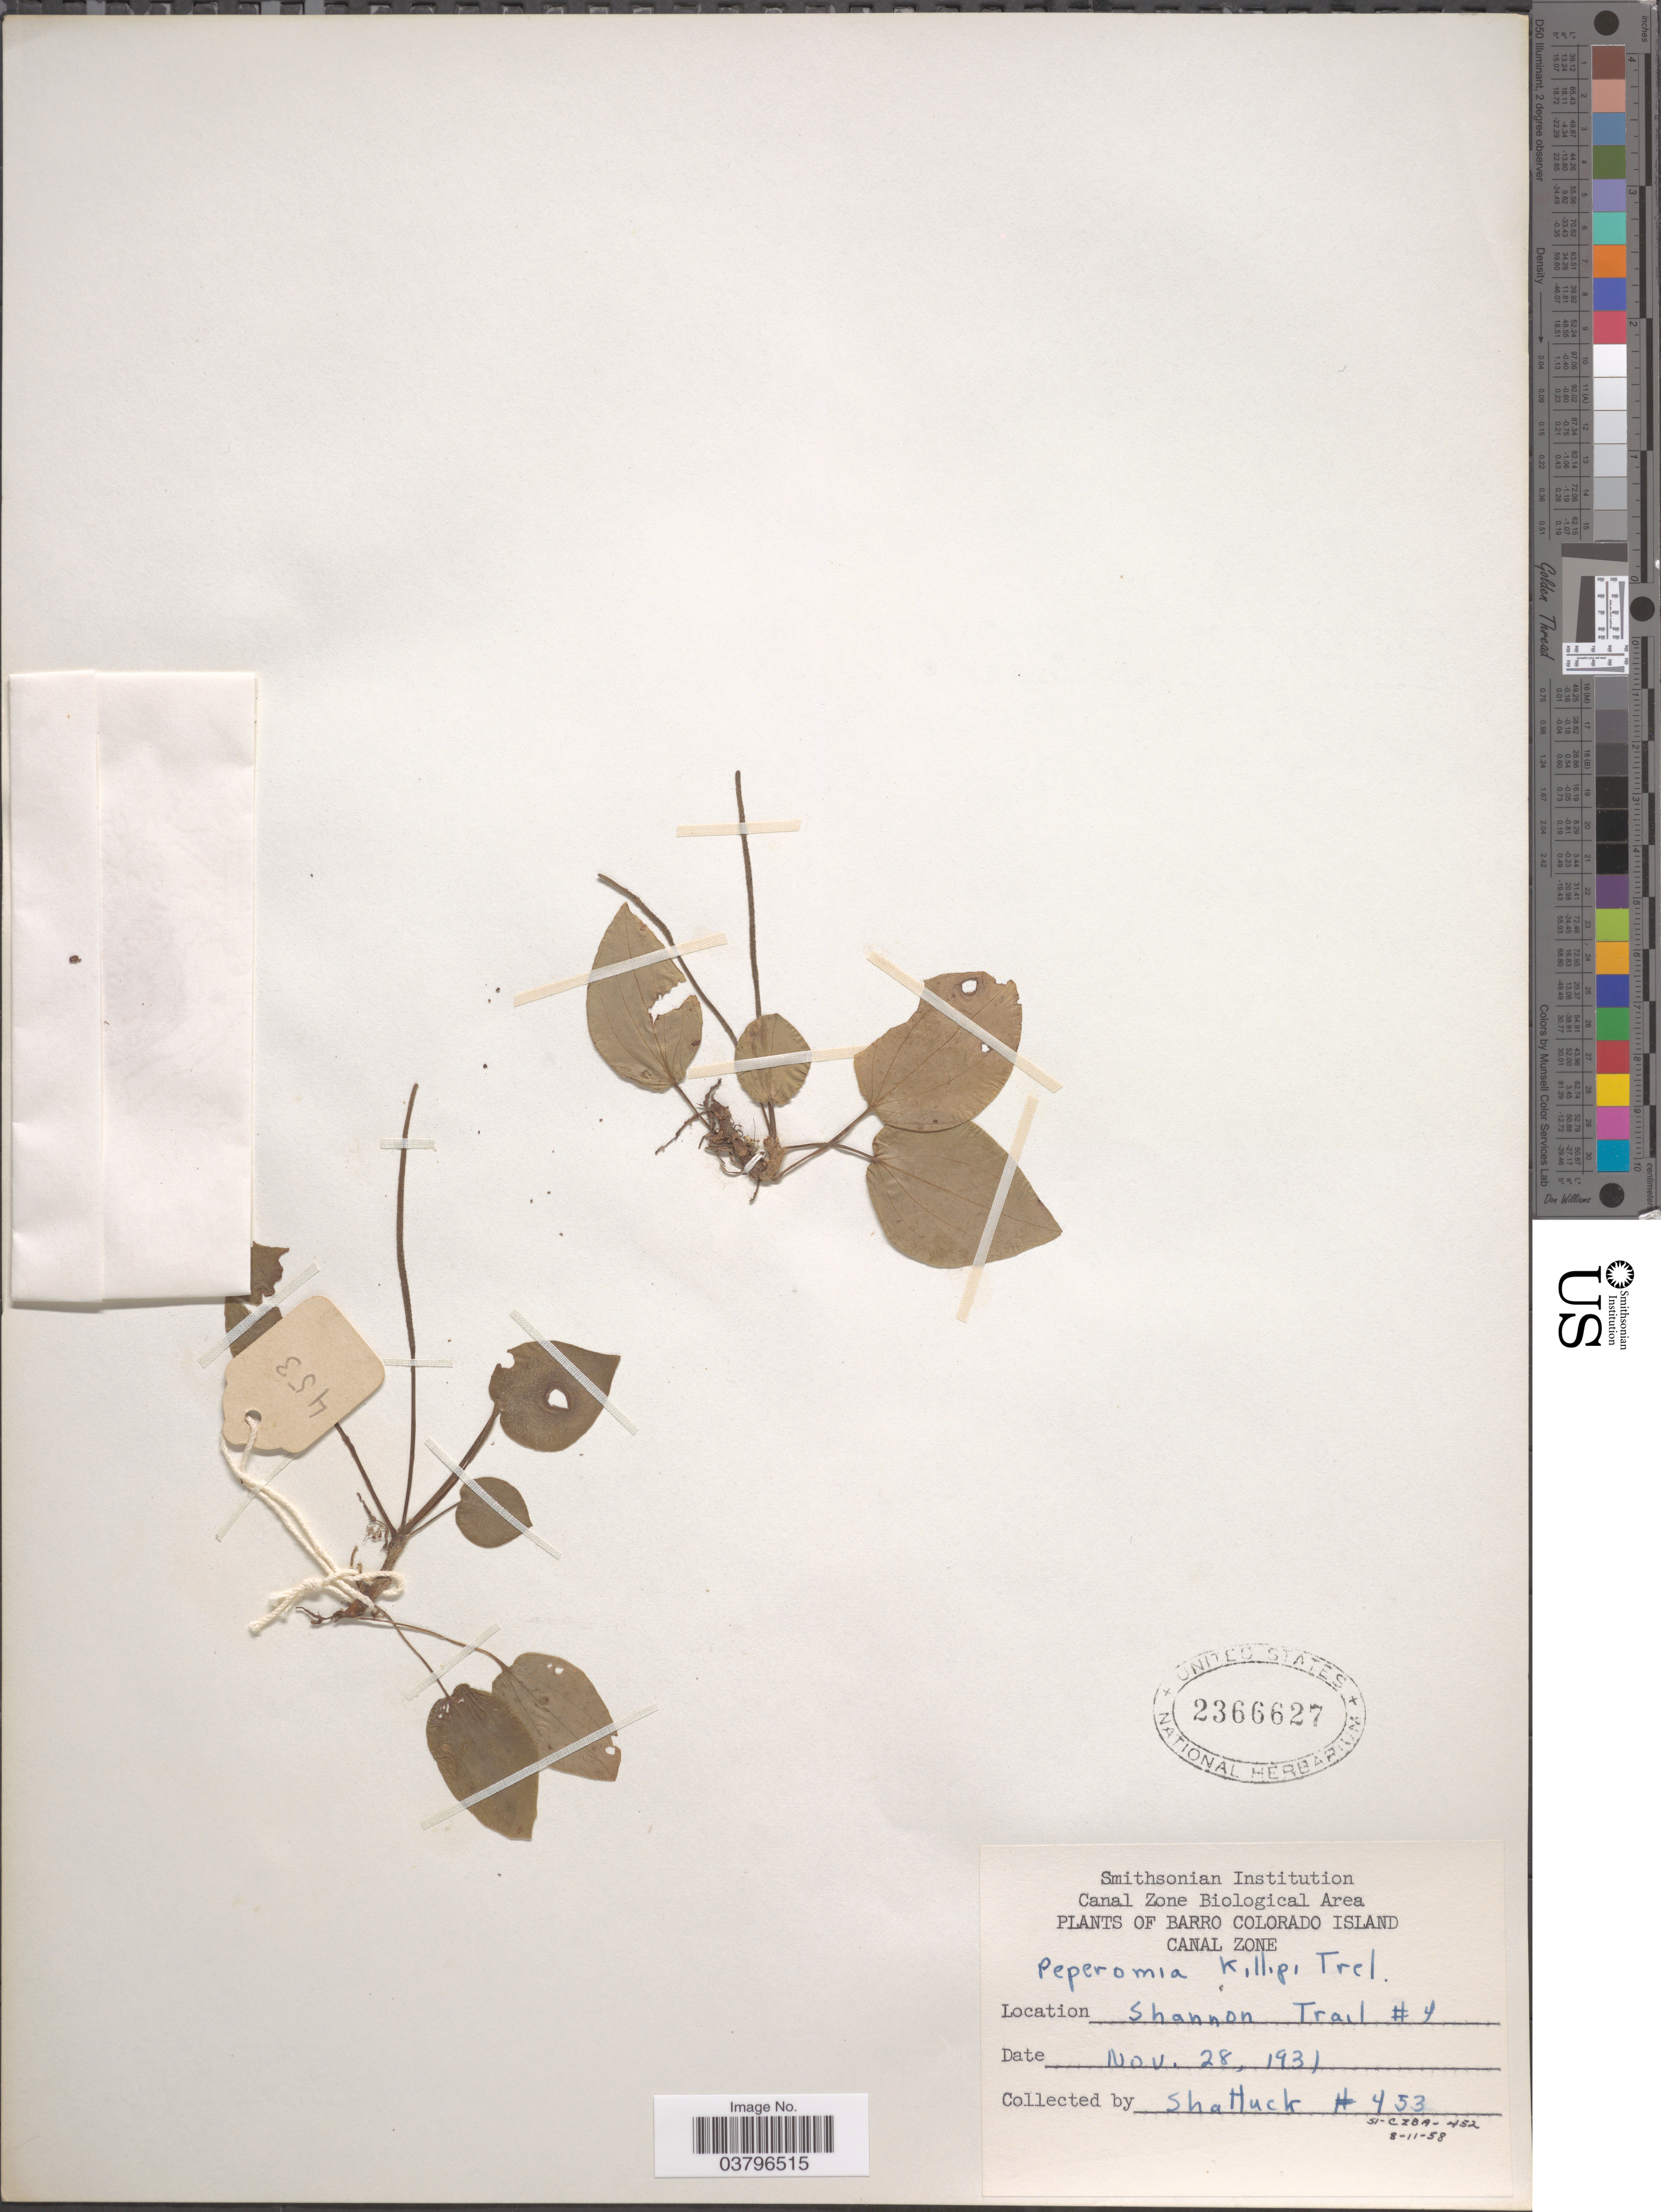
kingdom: Plantae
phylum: Tracheophyta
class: Magnoliopsida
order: Piperales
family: Piperaceae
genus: Peperomia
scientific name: Peperomia tenuifolia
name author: C. DC.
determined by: Jiménez, José Estaban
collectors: Shattuck, --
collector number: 453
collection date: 1931-11-28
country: Panama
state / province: Panamá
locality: Barro Colorado Island. Canal Zone. Shannon Trail #4.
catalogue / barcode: US 2366627